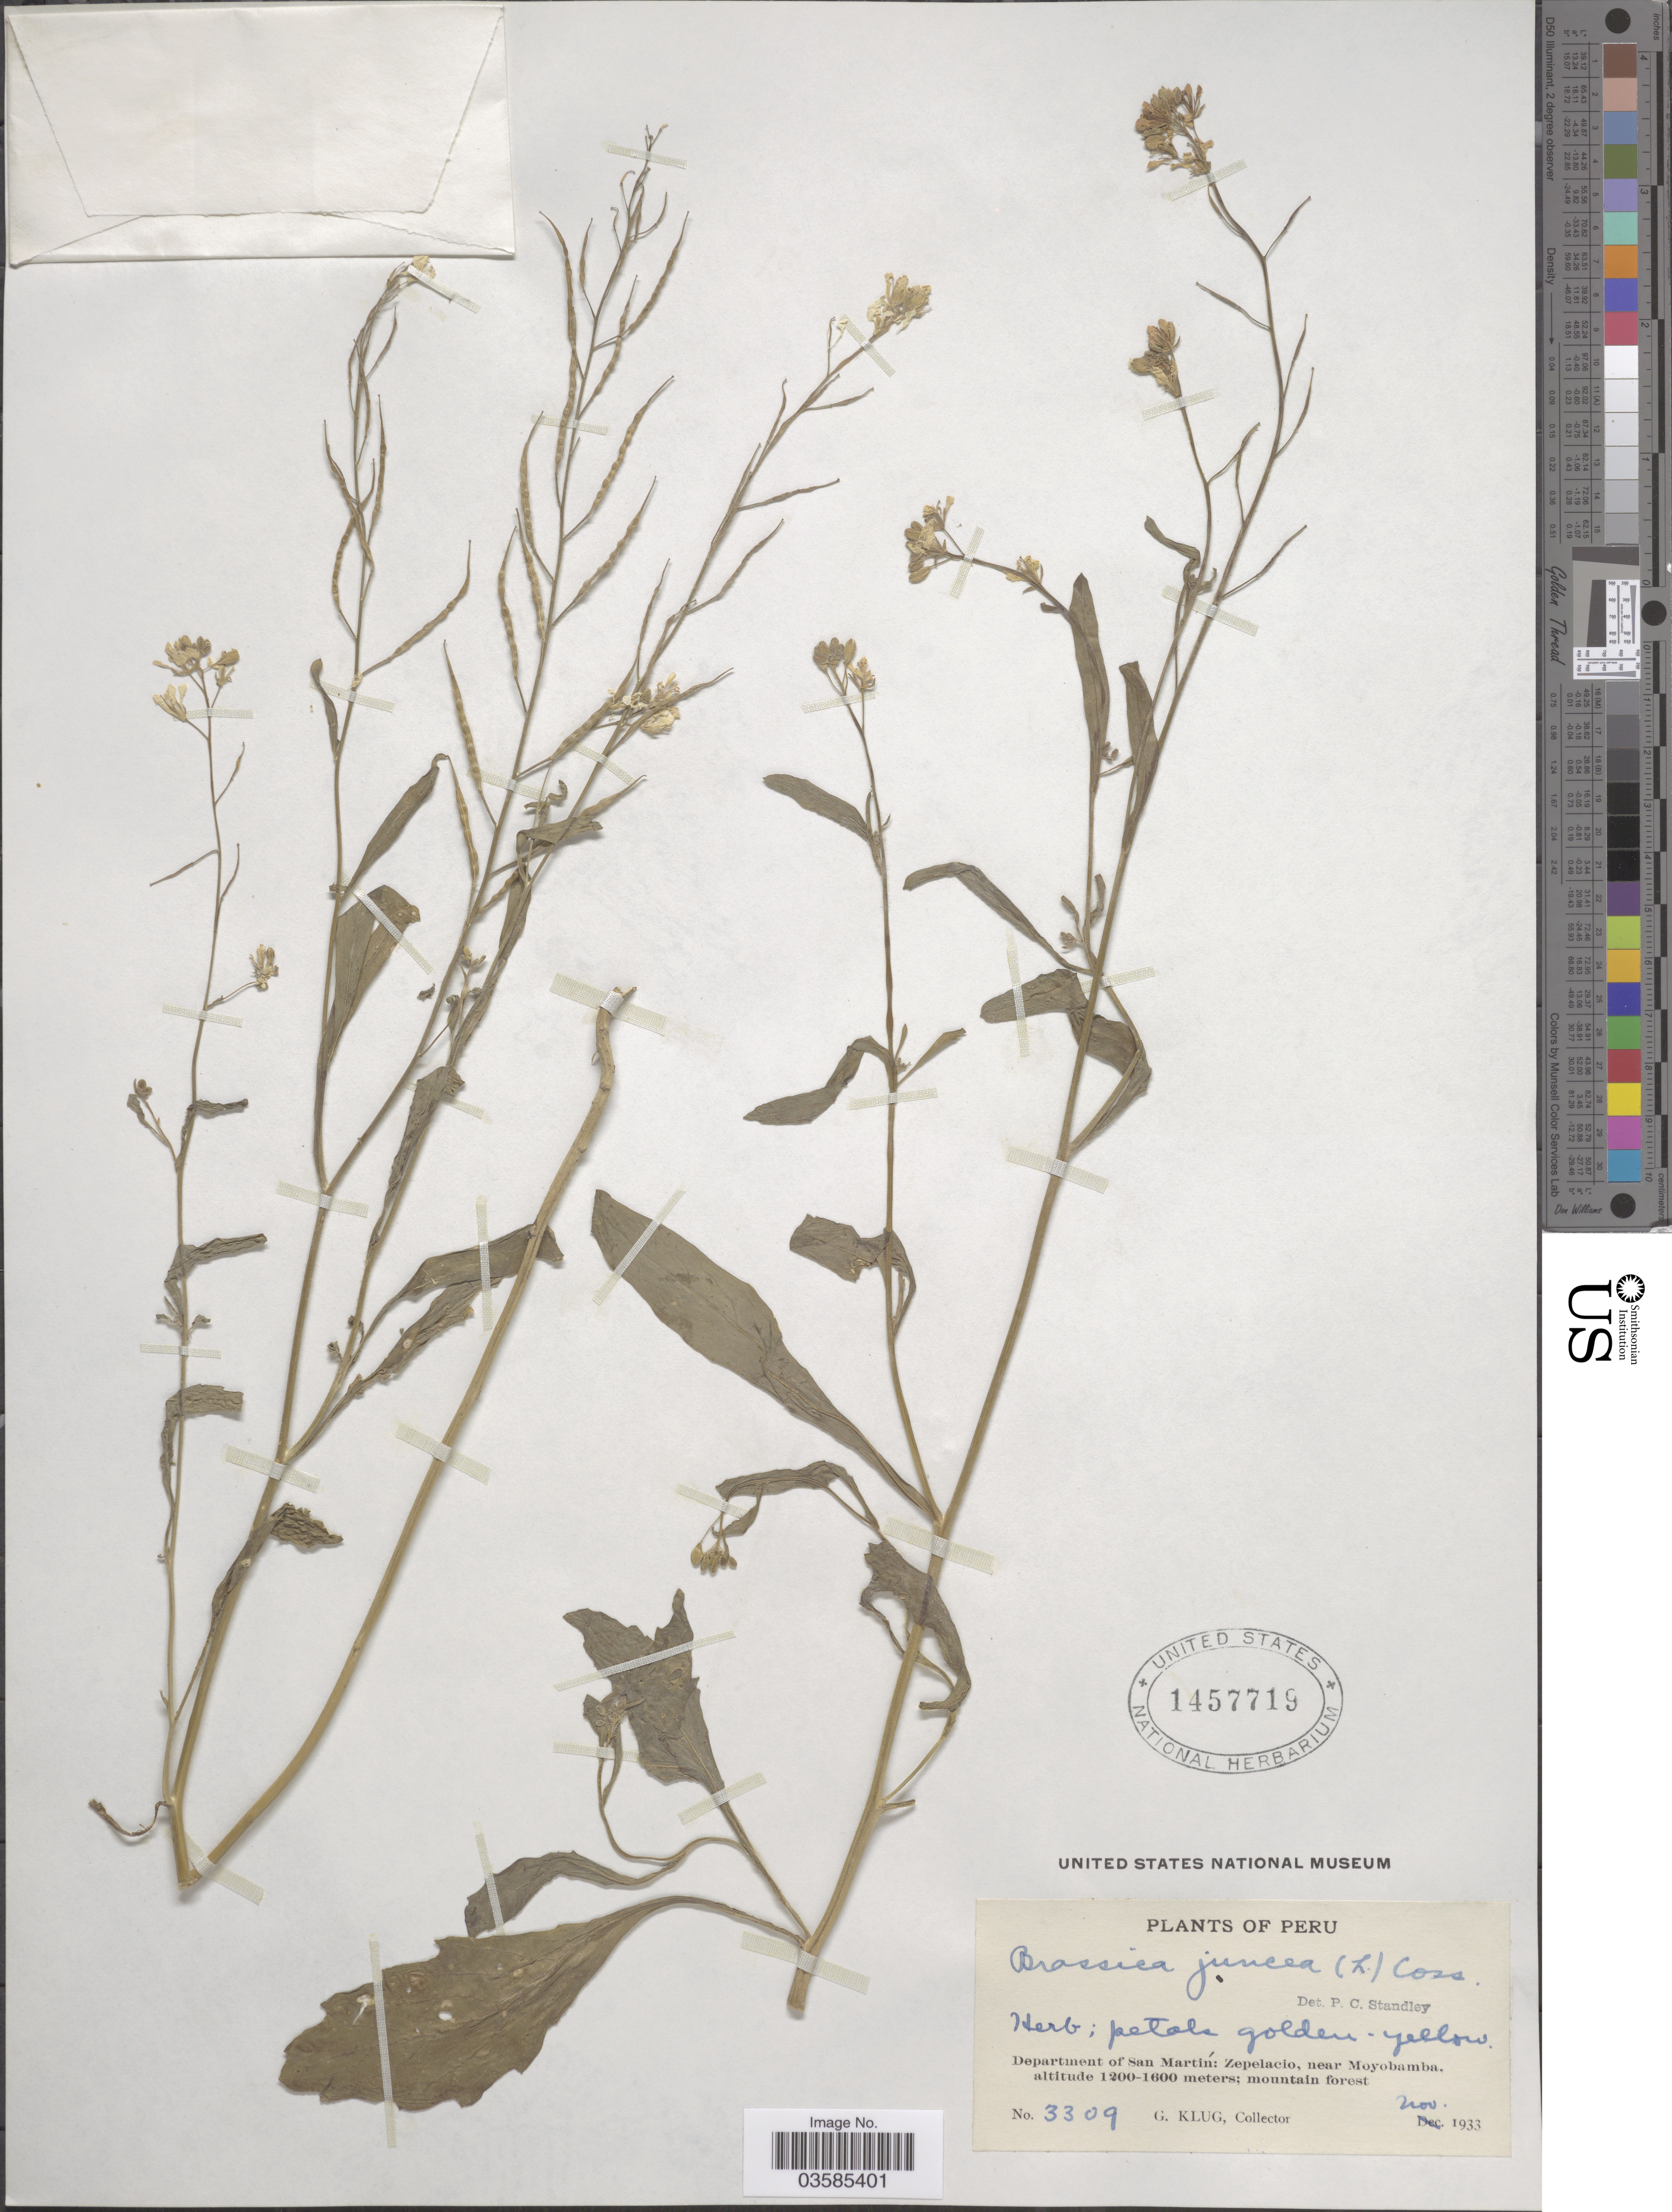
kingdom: Plantae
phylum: Tracheophyta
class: Magnoliopsida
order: Brassicales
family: Brassicaceae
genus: Brassica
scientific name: Brassica juncea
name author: (L.) Czern.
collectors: G. Klug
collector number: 3309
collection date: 1933-11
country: Peru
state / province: San Martín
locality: Department of San Martín: Zepelacio, near Moyobamba.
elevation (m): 1200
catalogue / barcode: US 1457719